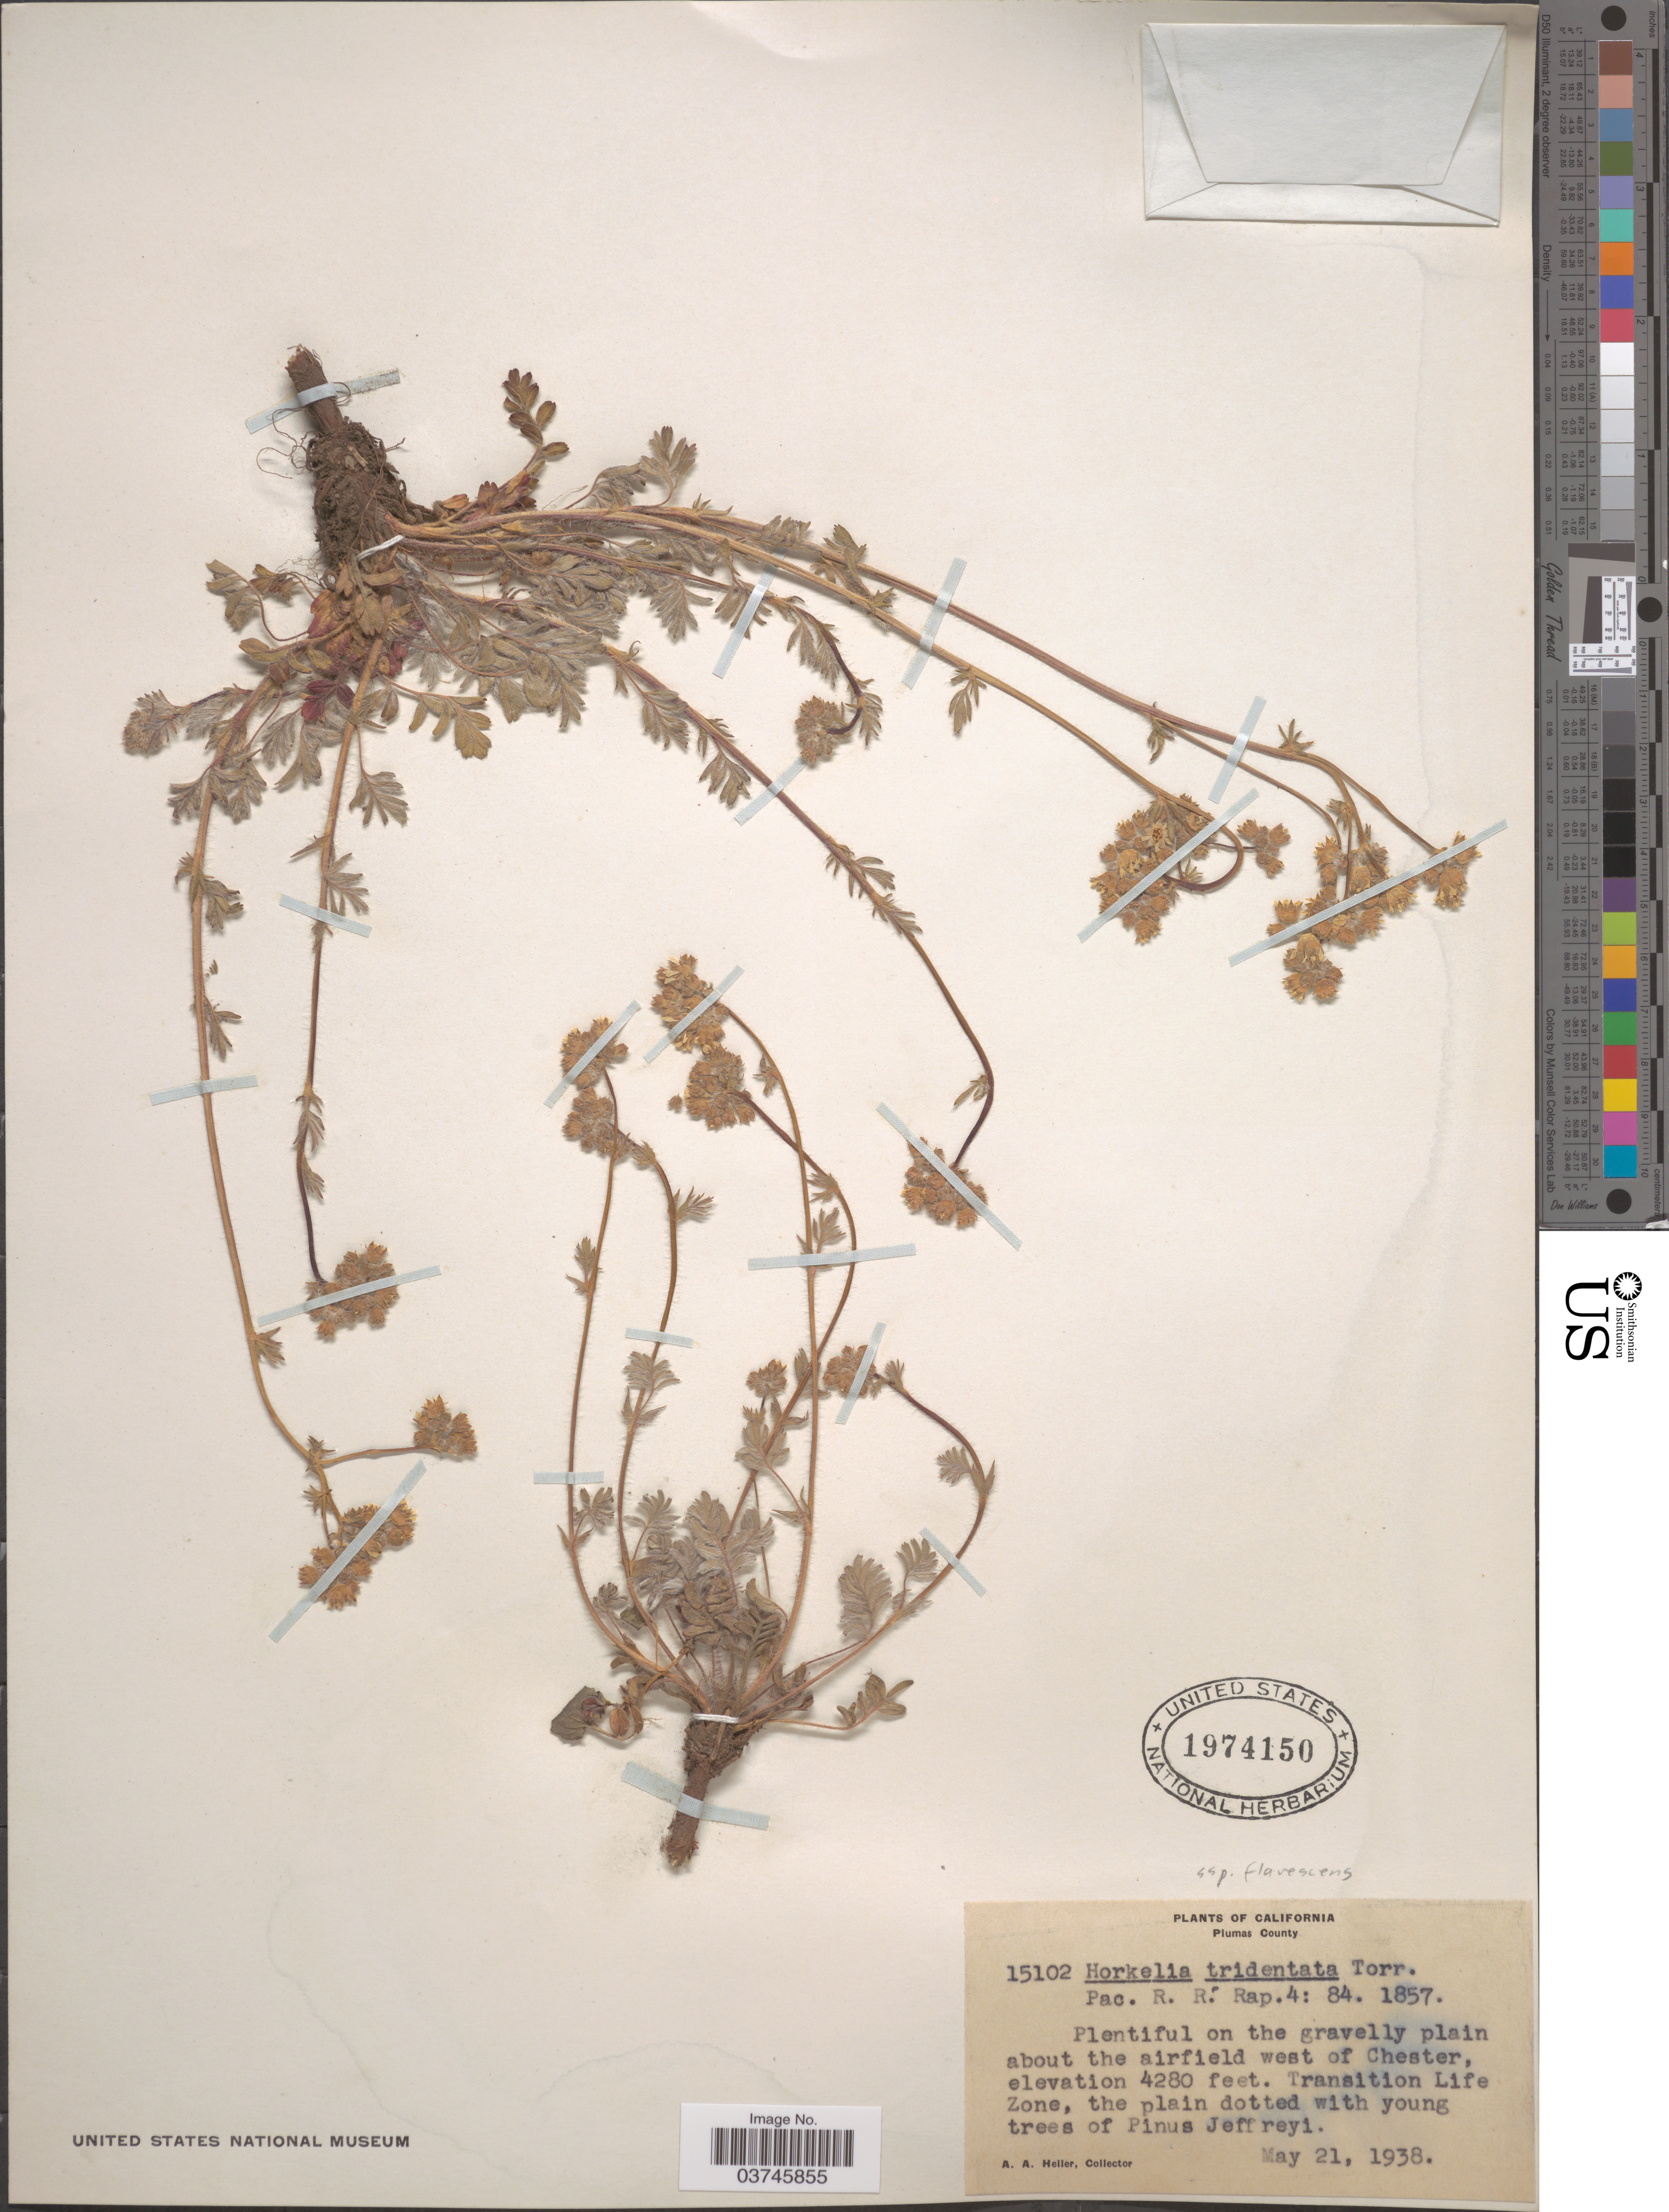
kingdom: Plantae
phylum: Tracheophyta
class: Magnoliopsida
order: Rosales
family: Rosaceae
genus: Potentilla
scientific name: Potentilla tilingii var. flavescens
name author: (Rydb.) J.T. Howell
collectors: A. A. Heller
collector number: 15102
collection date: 1938-05-21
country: United States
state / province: California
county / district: Plumas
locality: Plumas County. About the airfield west of Chester.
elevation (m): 1305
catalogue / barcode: US 1974150